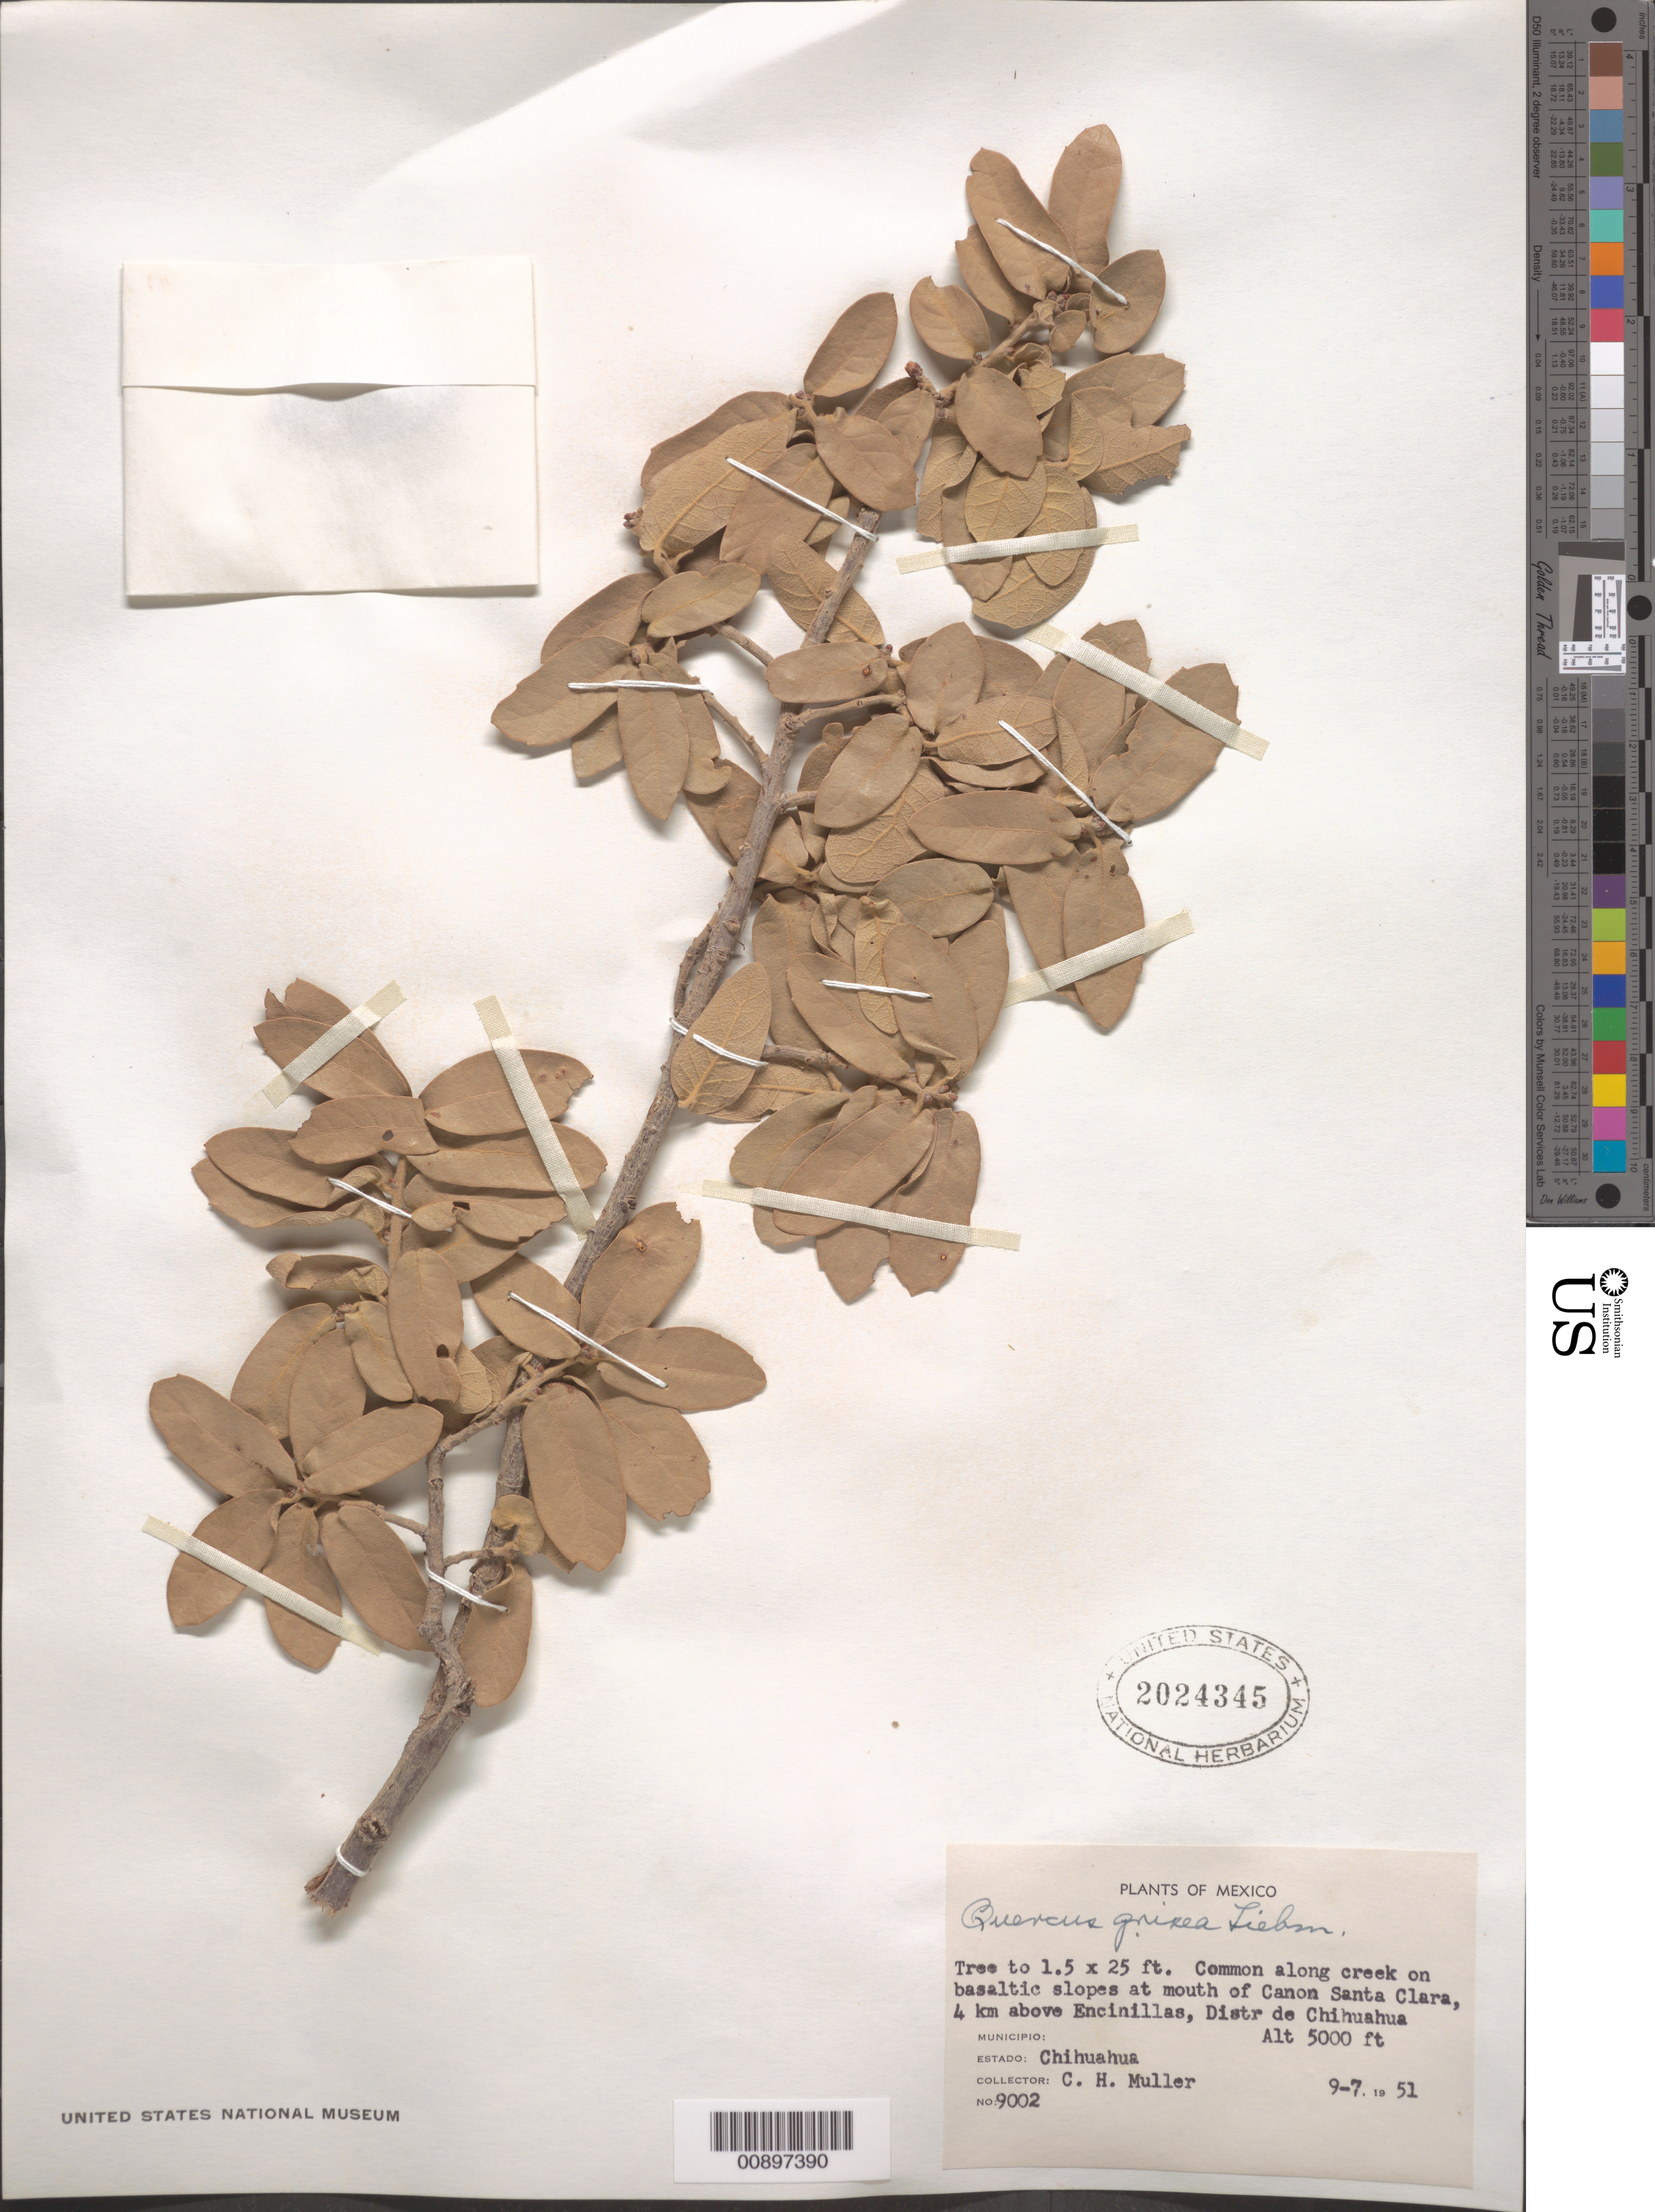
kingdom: Plantae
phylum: Tracheophyta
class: Magnoliopsida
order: Fagales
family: Fagaceae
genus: Quercus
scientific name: Quercus grisea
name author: Liebm.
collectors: C. H. Muller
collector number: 9002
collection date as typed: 07 Sep 1951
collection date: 1951-09-07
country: Mexico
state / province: Chihuahua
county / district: Chihuahua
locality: At mouth of Cañon Santa Clara, 4 km above Encinillas, Distr. Chihuahua, Chihuahua.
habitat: Common along creek on basaltic slopes at mouth of cañon.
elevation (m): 1524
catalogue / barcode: US 2024345